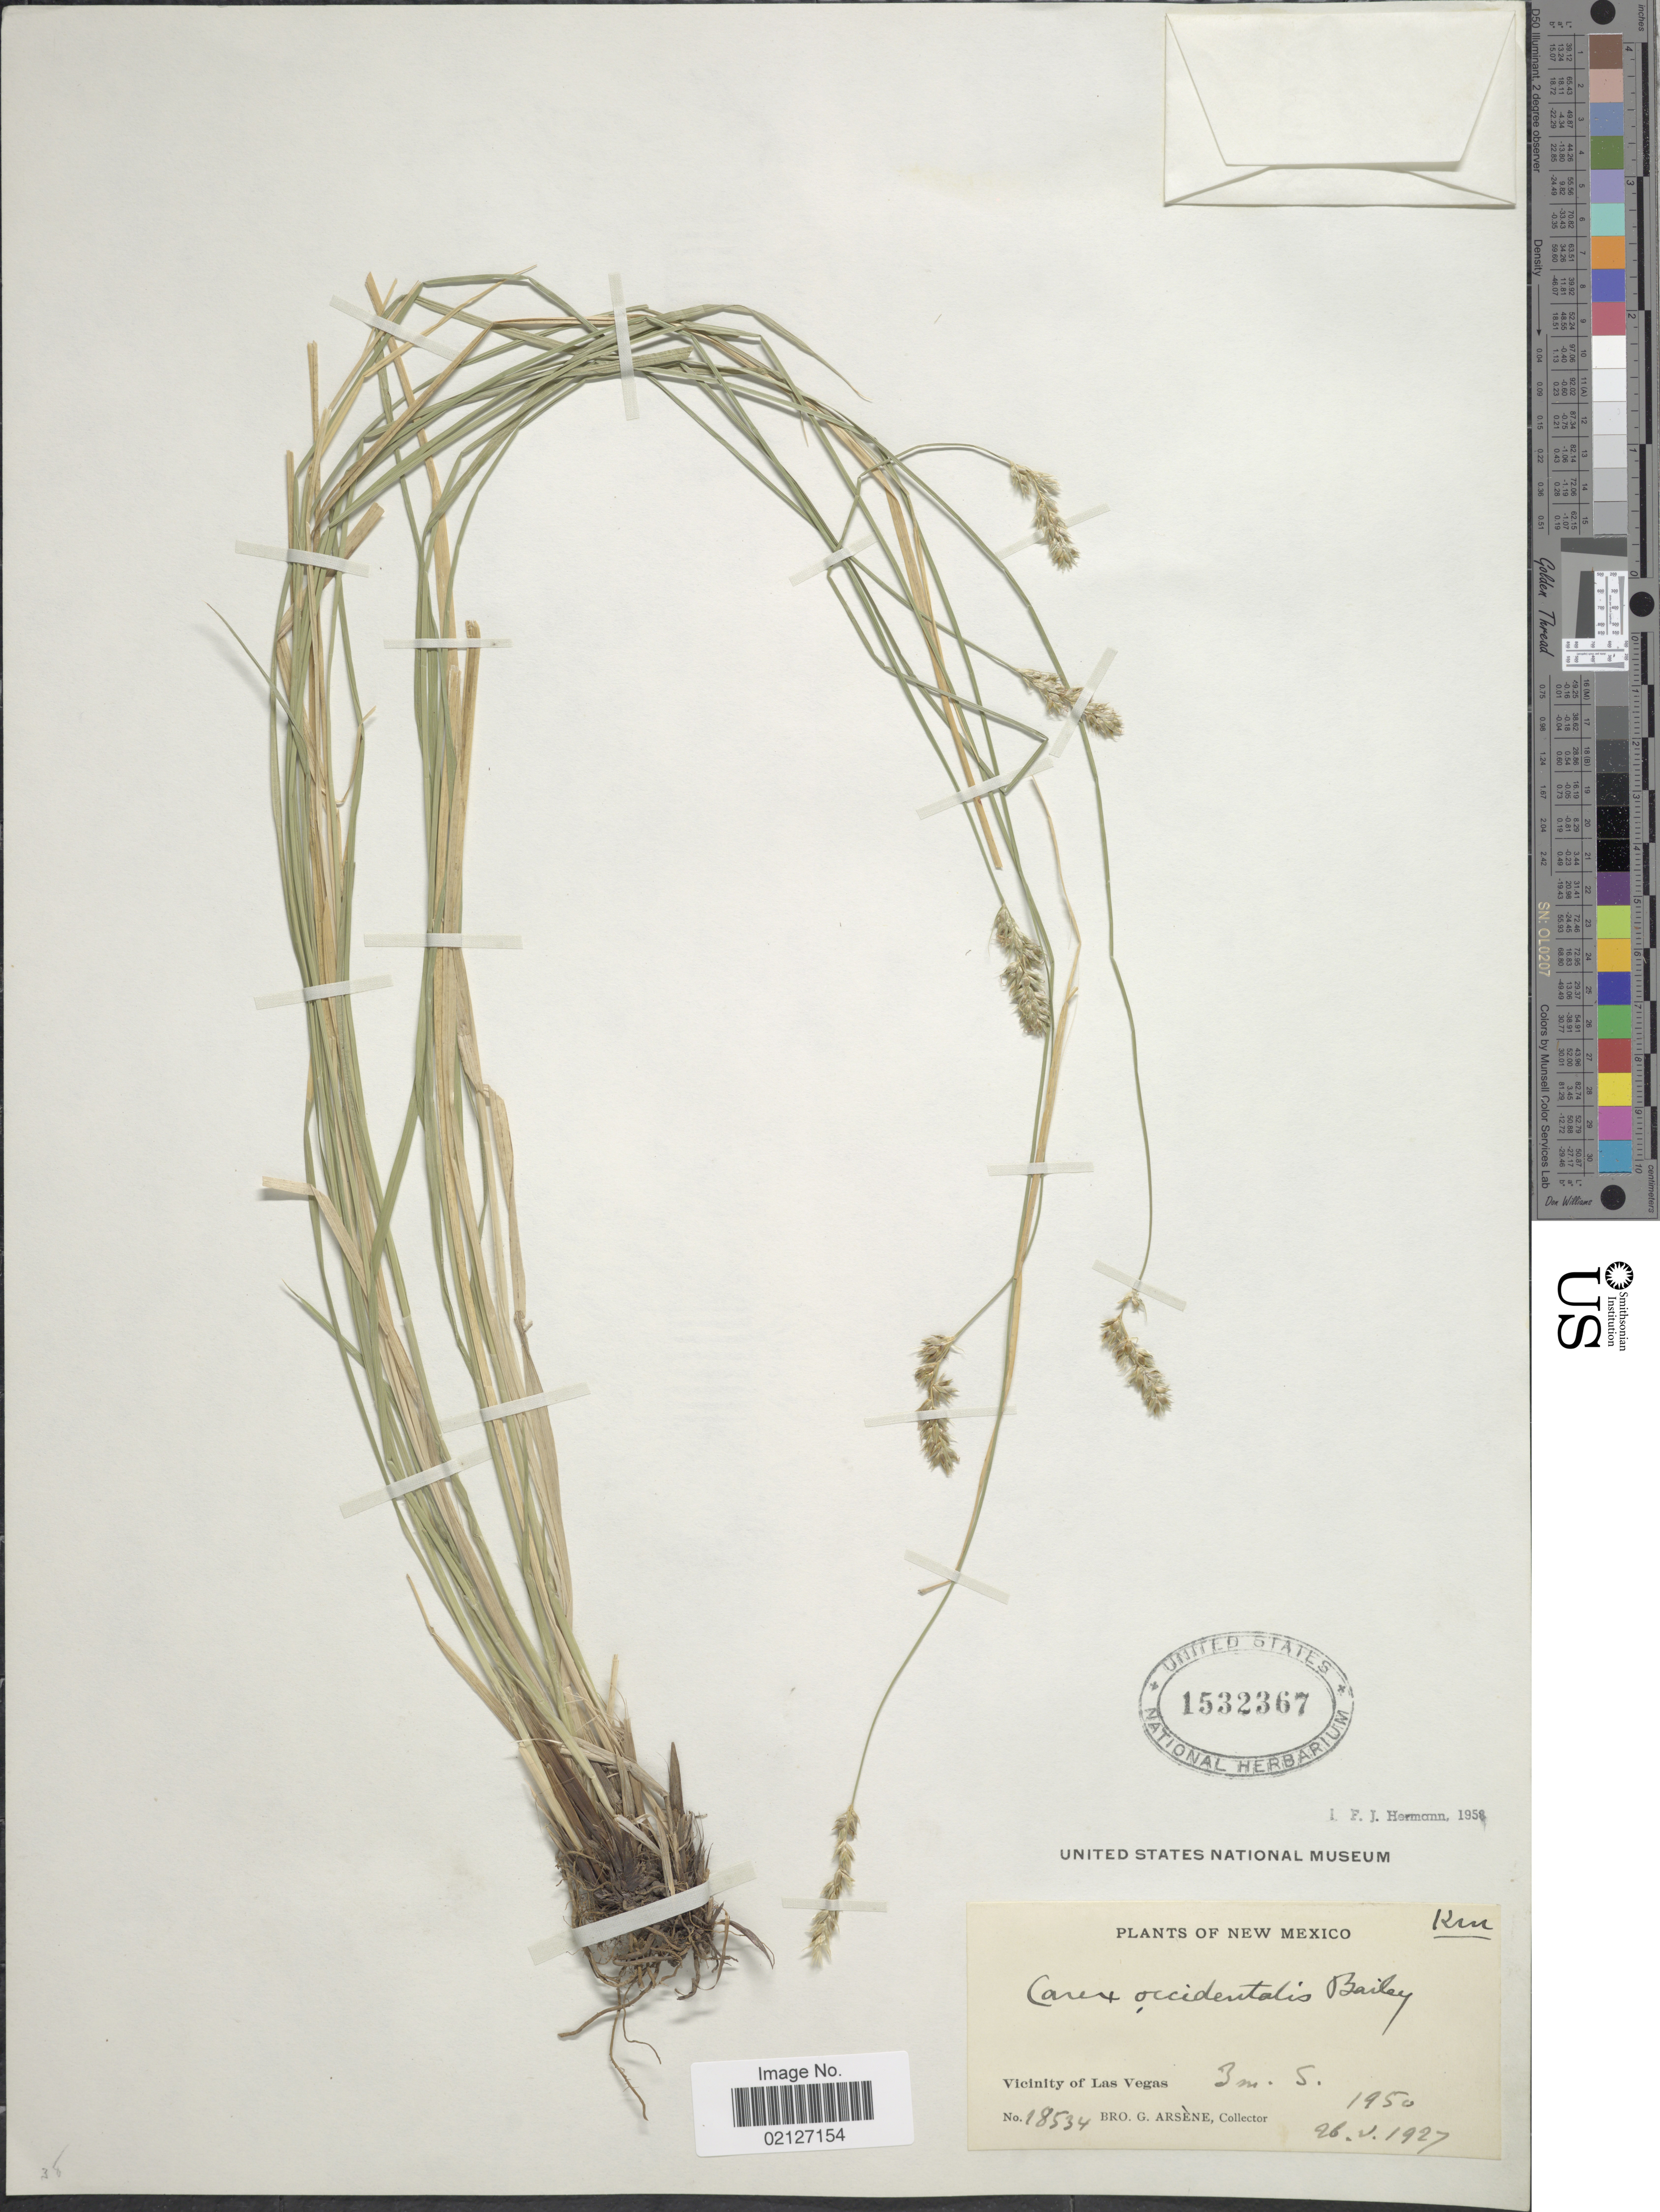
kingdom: Plantae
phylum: Tracheophyta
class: Liliopsida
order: Poales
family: Cyperaceae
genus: Carex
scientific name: Carex occidentalis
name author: L.H. Bailey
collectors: Bro. G. Arsène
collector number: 18534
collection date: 1927-05-26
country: United States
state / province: New Mexico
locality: Vicinity of Las Vegas, 3 mi. S.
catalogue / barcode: US 1532367